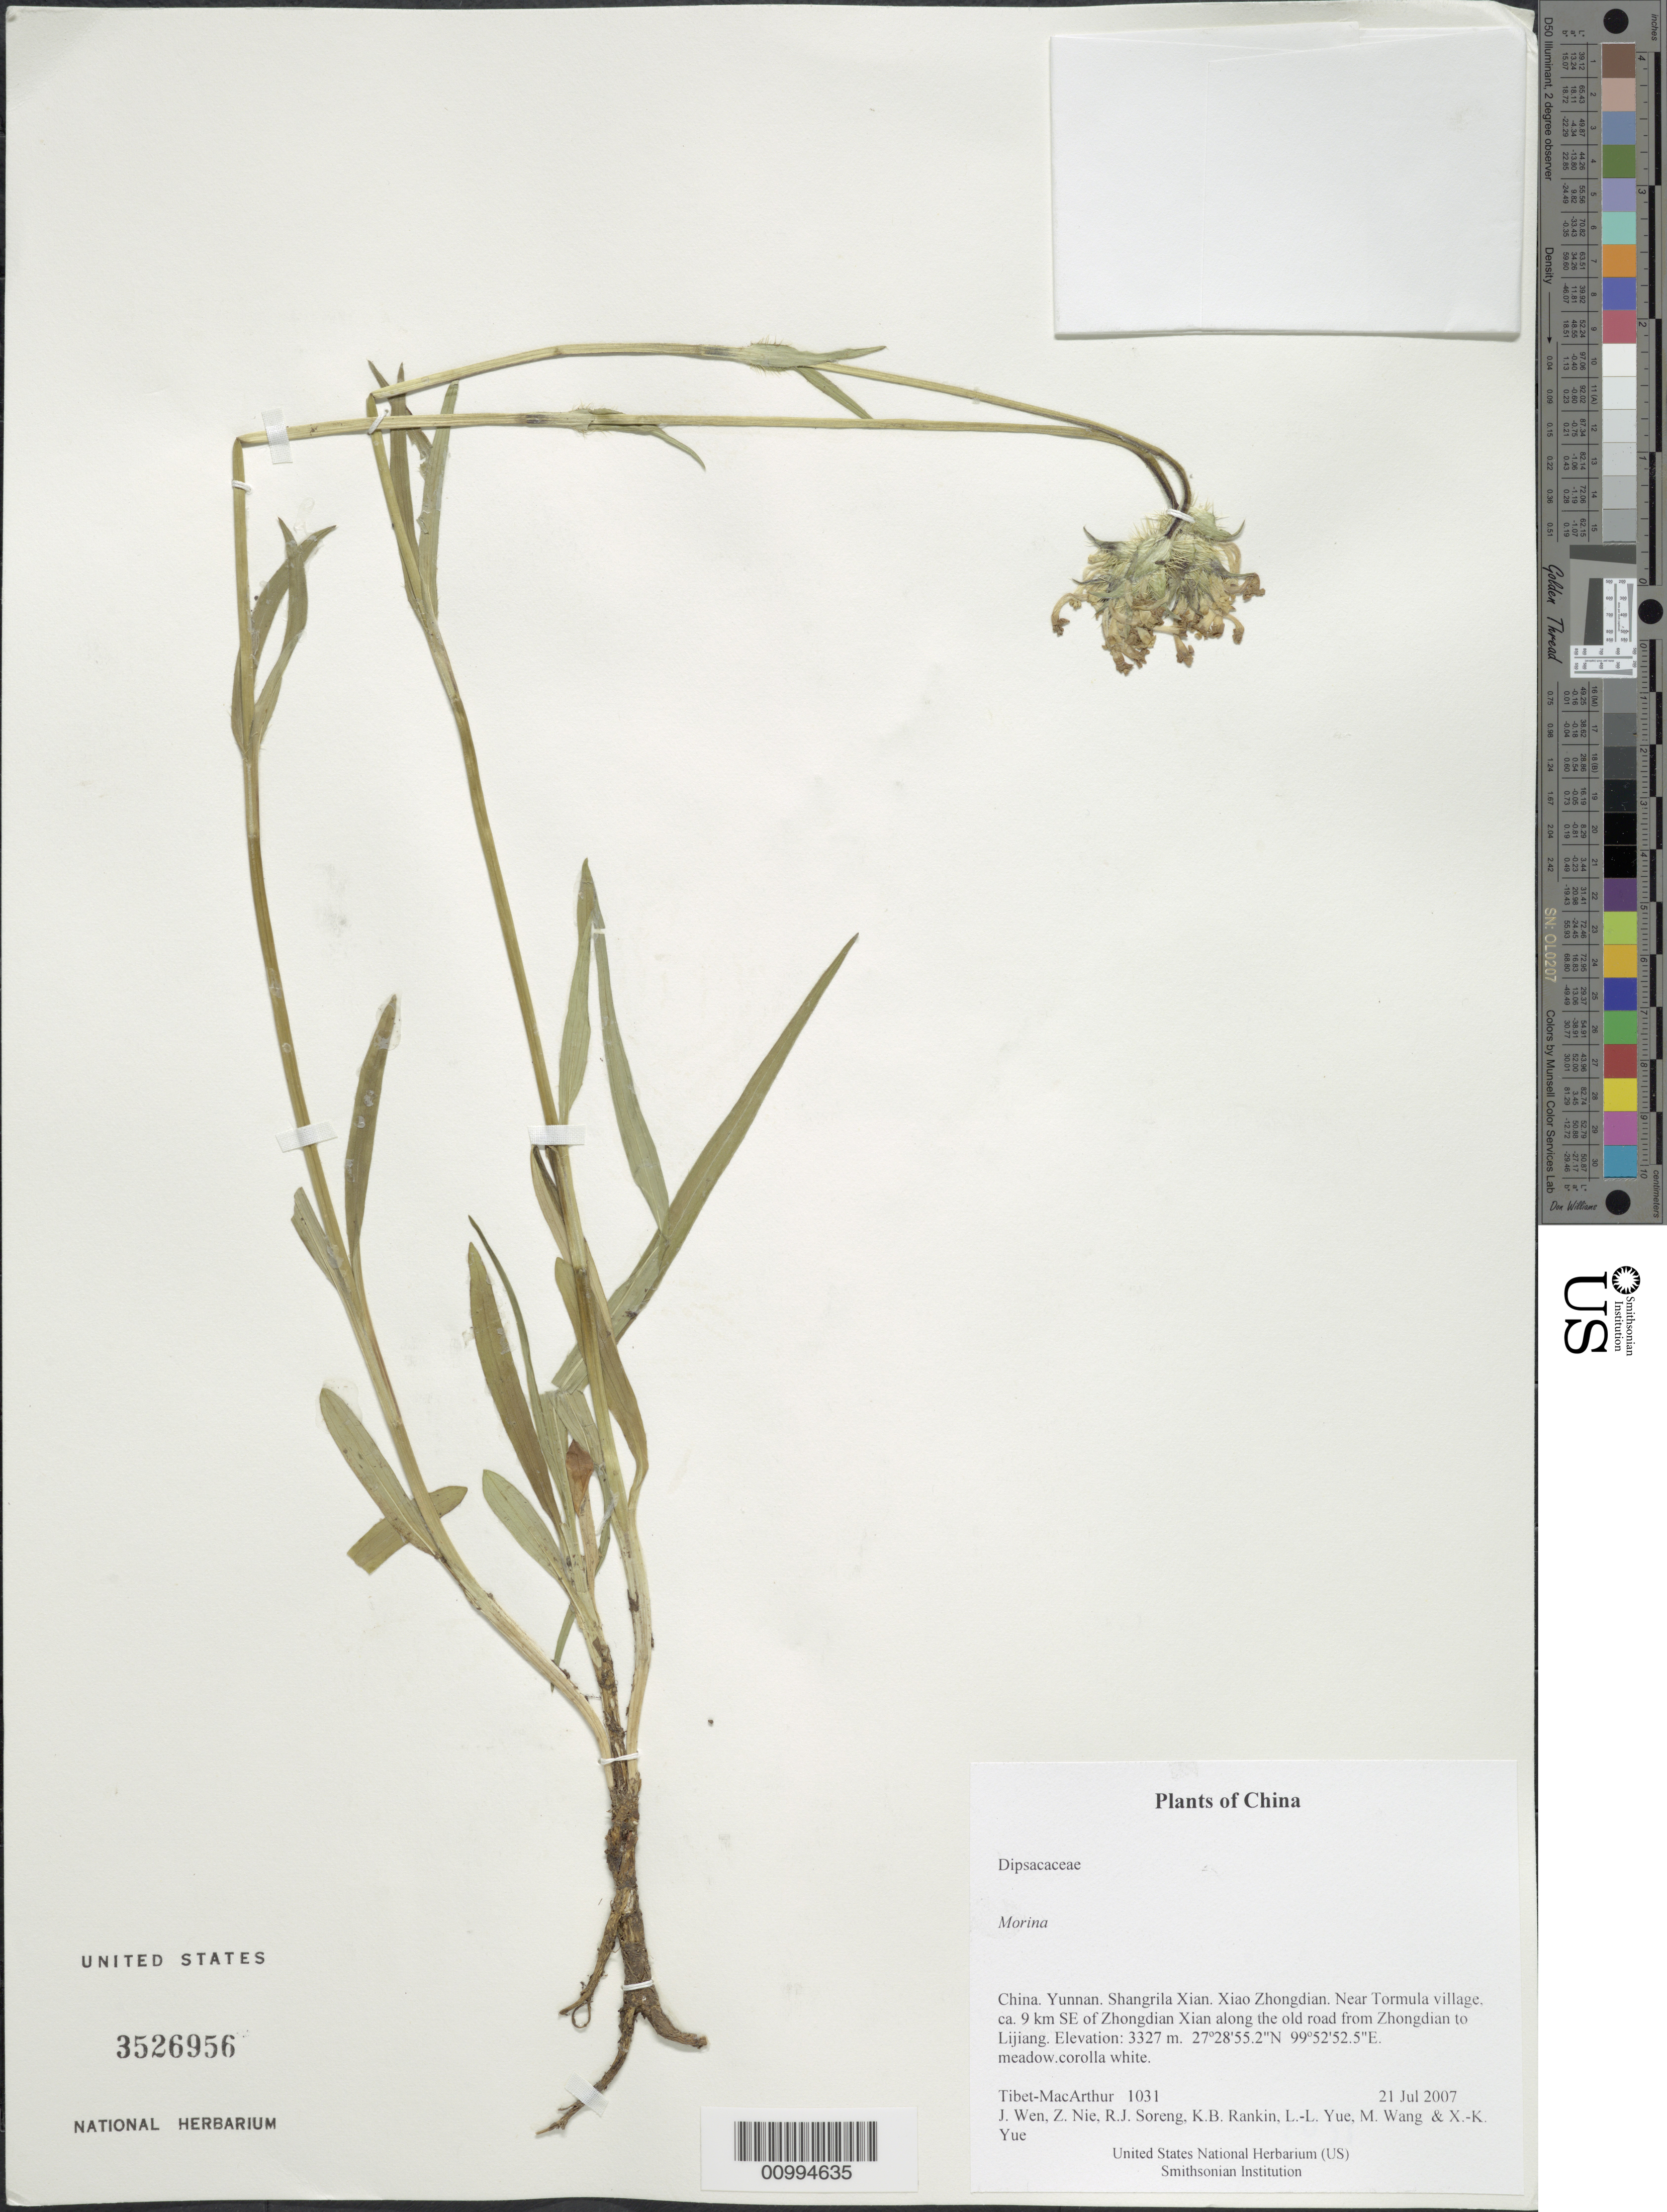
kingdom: Plantae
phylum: Tracheophyta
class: Magnoliopsida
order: Dipsacales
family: Caprifoliaceae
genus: Morina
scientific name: Morina sp.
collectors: Tibet-MacArthur, J. Wen, Z. Nie, R. J. Soreng, K. Rankin, L. Yue, M. Wang & X. Yue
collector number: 1031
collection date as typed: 21 Jul 2007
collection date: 2007-07-21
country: China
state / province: Yunnan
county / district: Shangrila Xian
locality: Xiao Zhongdian. Near Tormula village, ca. 9 km SE of Zhongdian Xian along the old road from Zhongdian to Lijiang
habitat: meadow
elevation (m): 3327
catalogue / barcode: US 3526956